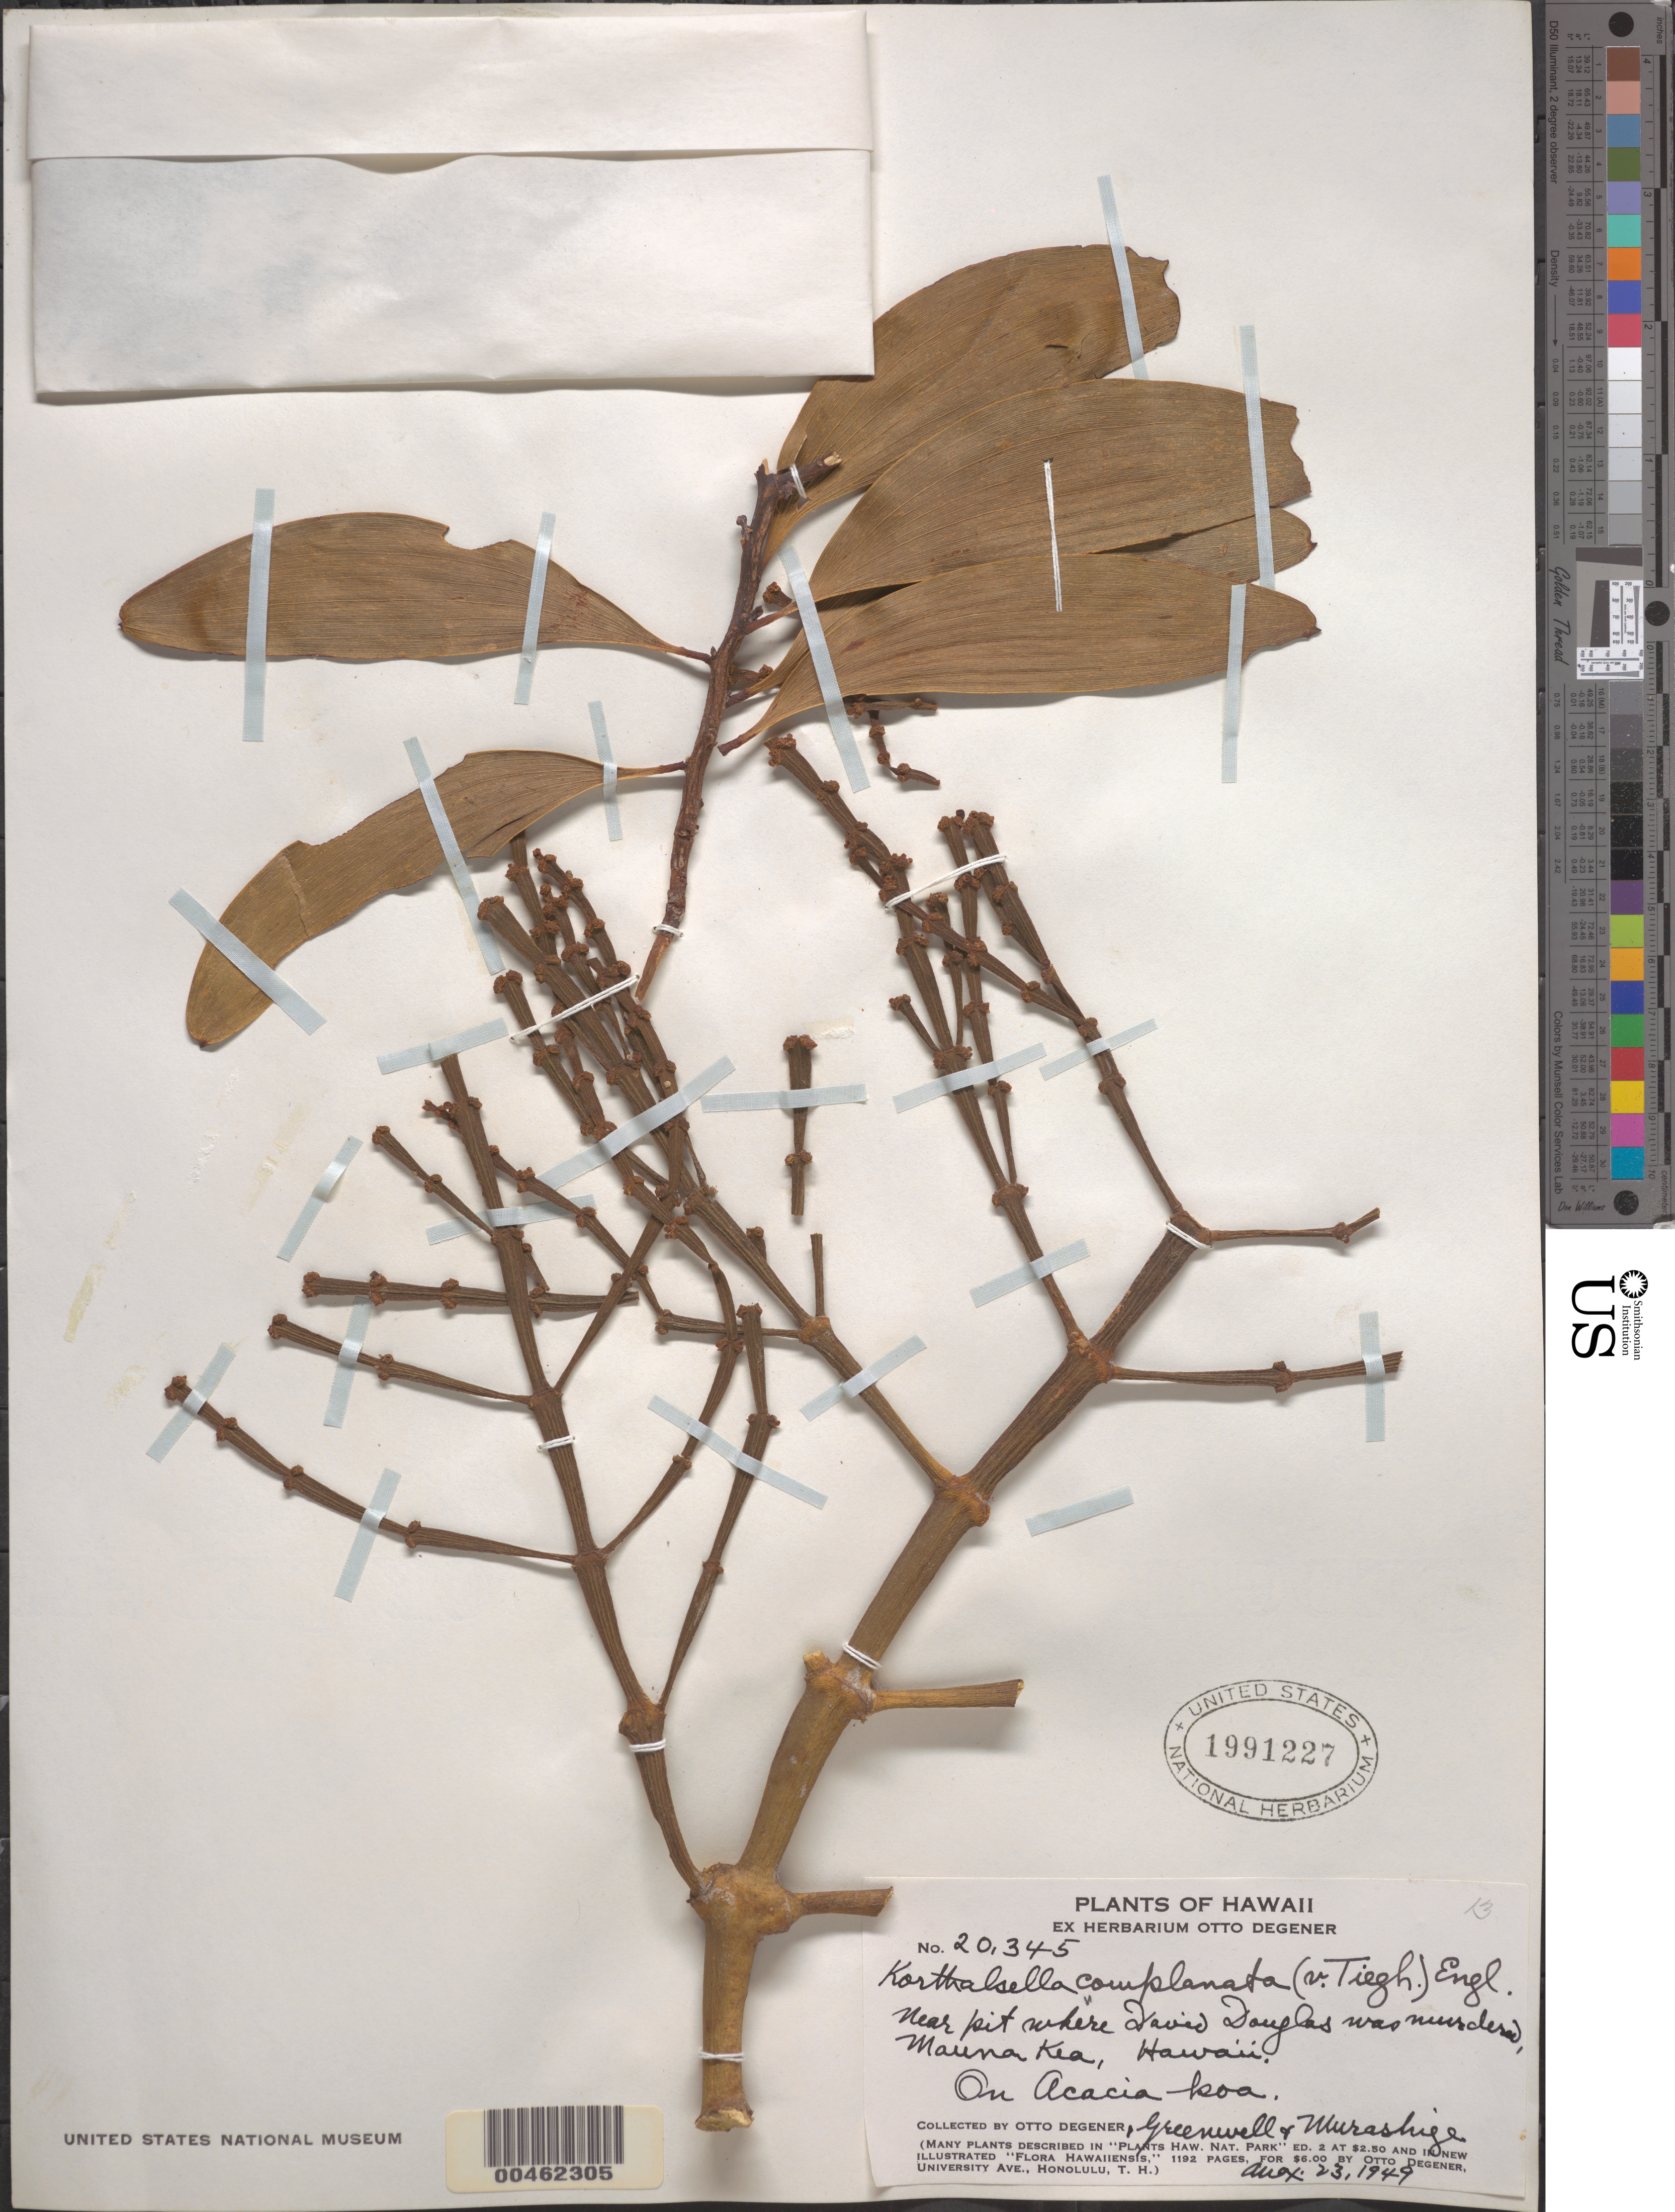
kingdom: Plantae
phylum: Tracheophyta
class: Magnoliopsida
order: Santalales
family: Viscaceae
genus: Korthalsella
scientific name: Korthalsella complanata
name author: (Tiegh.) Engl.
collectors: O. Degener, -. Greenwell & Murashige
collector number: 20345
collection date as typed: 23 Aug 1949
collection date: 1949-08-23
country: United States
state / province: Hawaii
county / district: Hawaii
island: Hawaii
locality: Near pit where David Douglas was murdered, Mauna Kea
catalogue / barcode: US 1991227